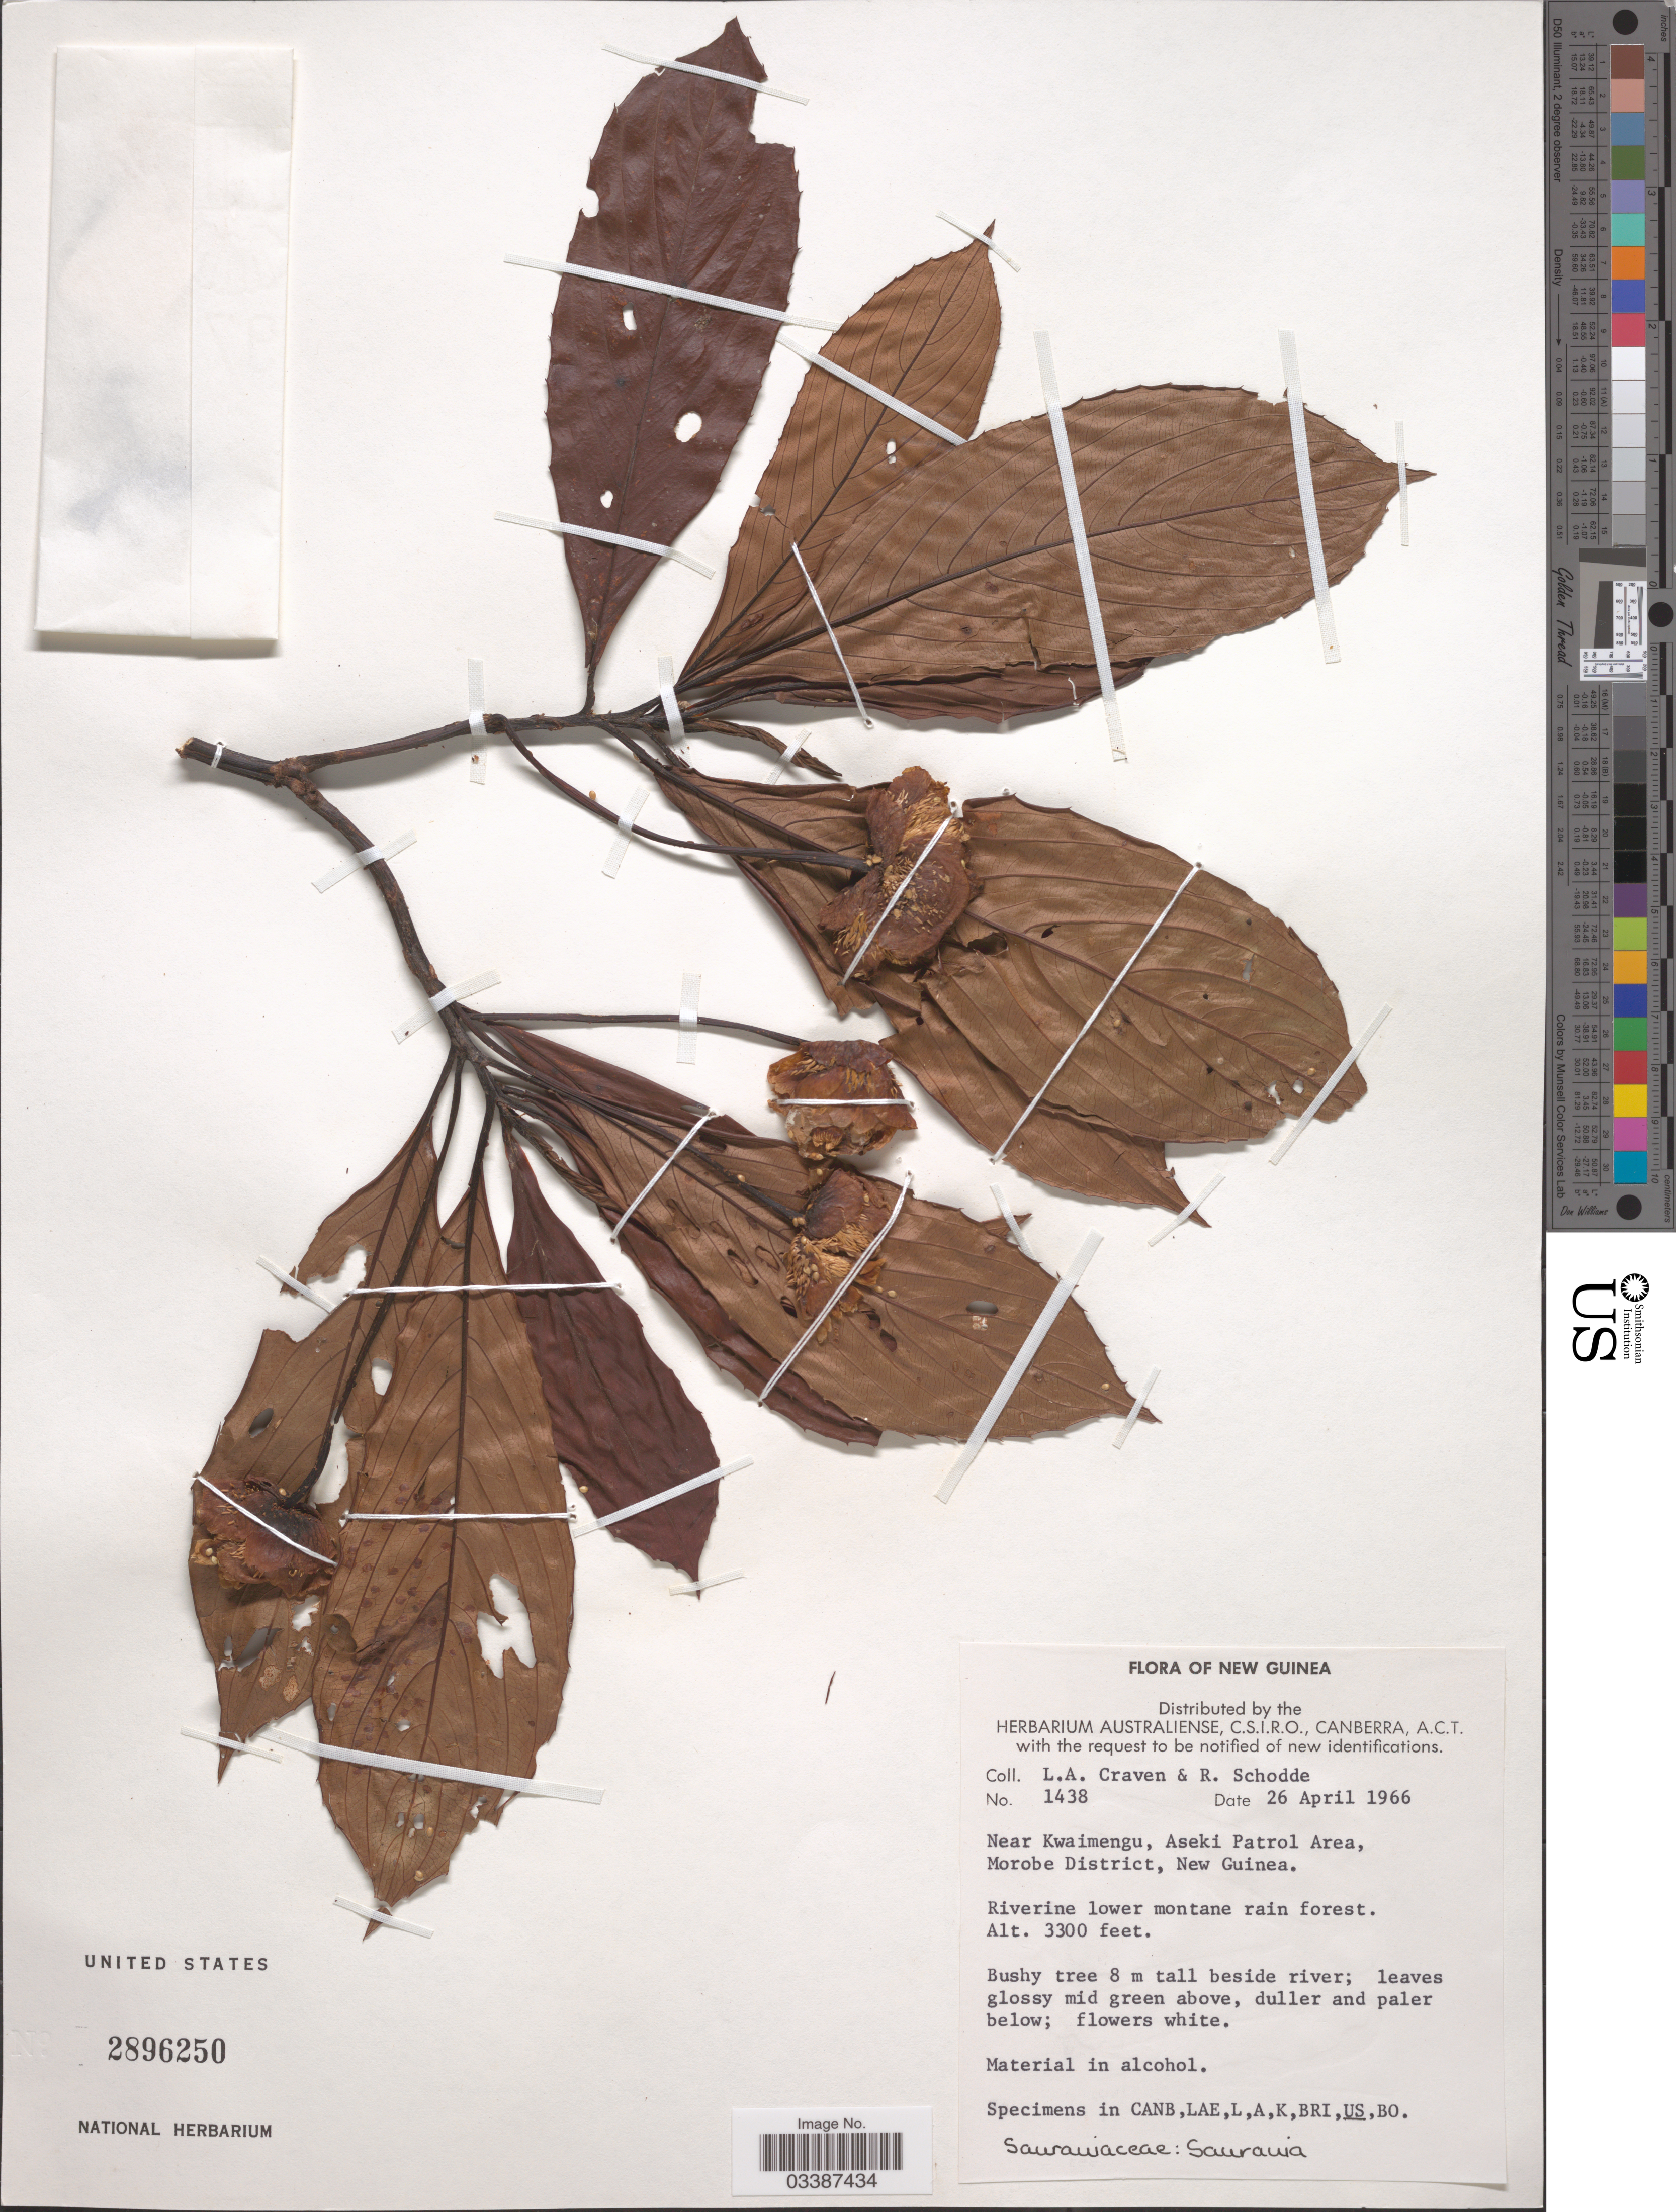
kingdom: Plantae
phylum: Tracheophyta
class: Magnoliopsida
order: Ericales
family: Actinidiaceae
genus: Saurauia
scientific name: Saurauia sp.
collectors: L. A. Craven & R. Schodde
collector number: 1438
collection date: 1966-04-26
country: Papua New Guinea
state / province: Morobe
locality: New Guinea. Near Kwaimengu, Aseki Patrol Area, Morobe District.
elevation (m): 1006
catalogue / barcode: US 2896250